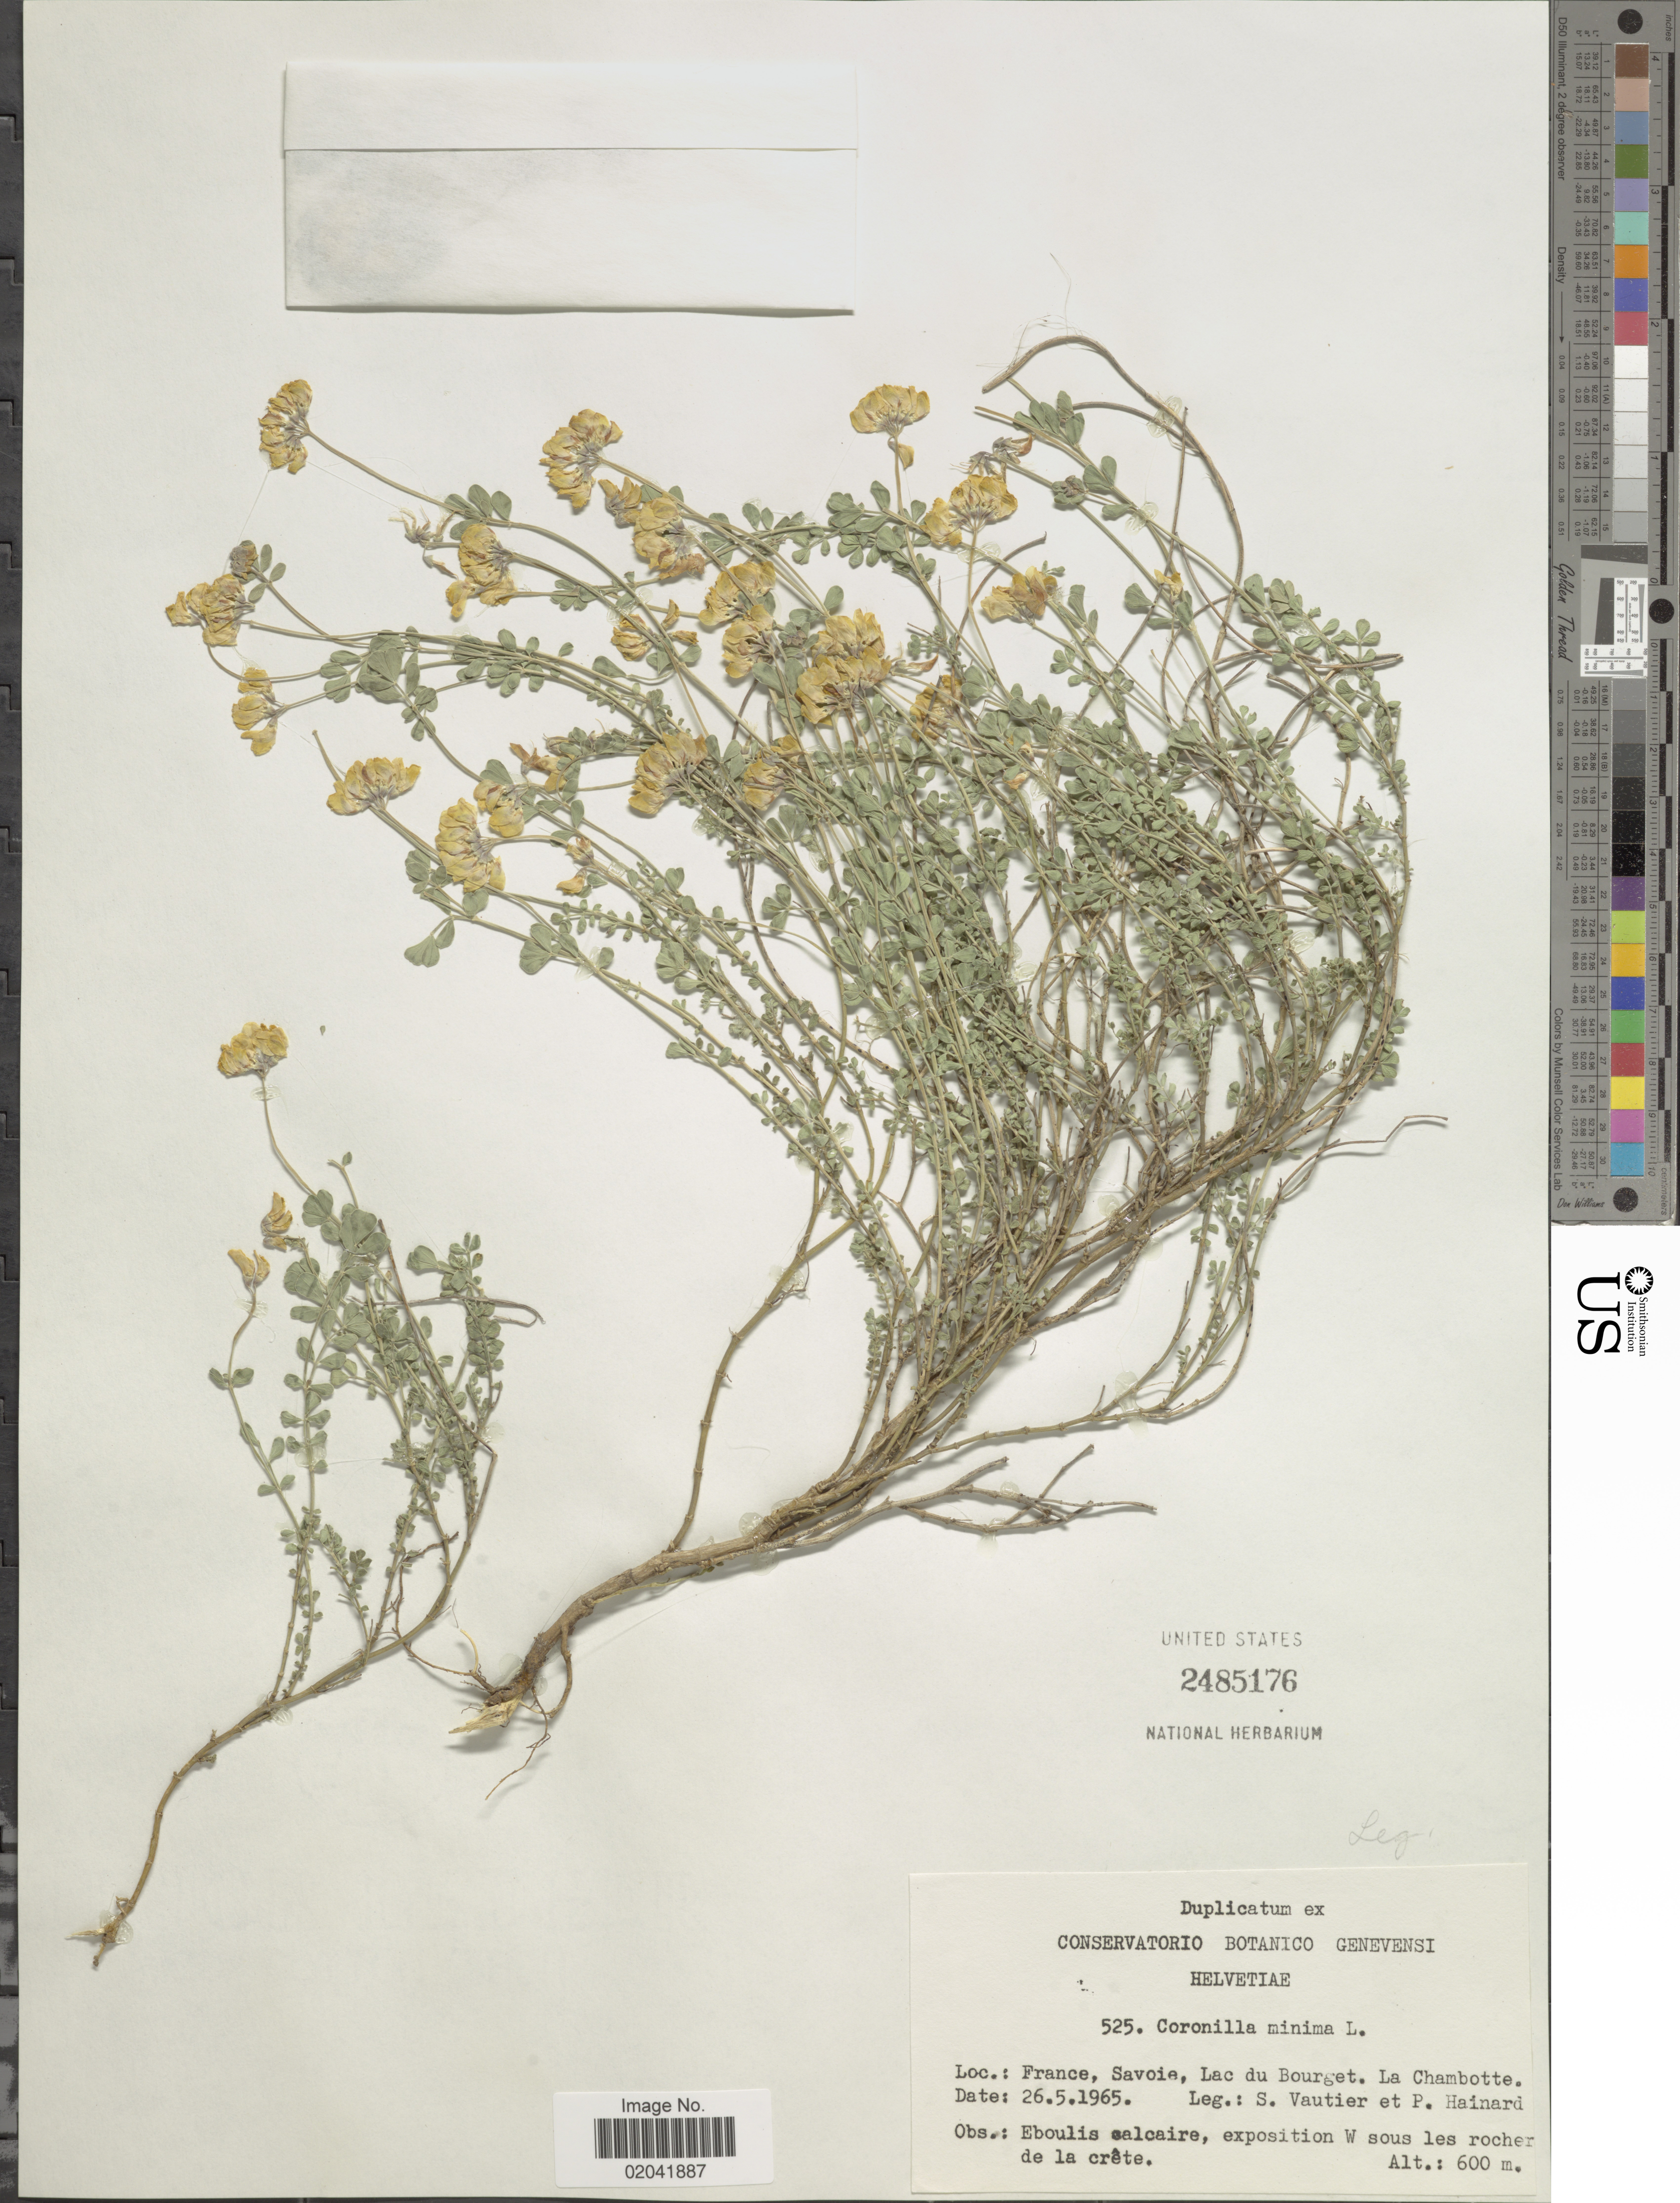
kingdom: Plantae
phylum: Tracheophyta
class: Magnoliopsida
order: Fabales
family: Fabaceae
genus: Coronilla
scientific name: Coronilla minima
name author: L.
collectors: S. Vautier & P. Hainard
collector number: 525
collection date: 1965-05-26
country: France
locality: Savoie, lac du Bourget. La Chambotte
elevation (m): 600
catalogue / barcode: US 2485176